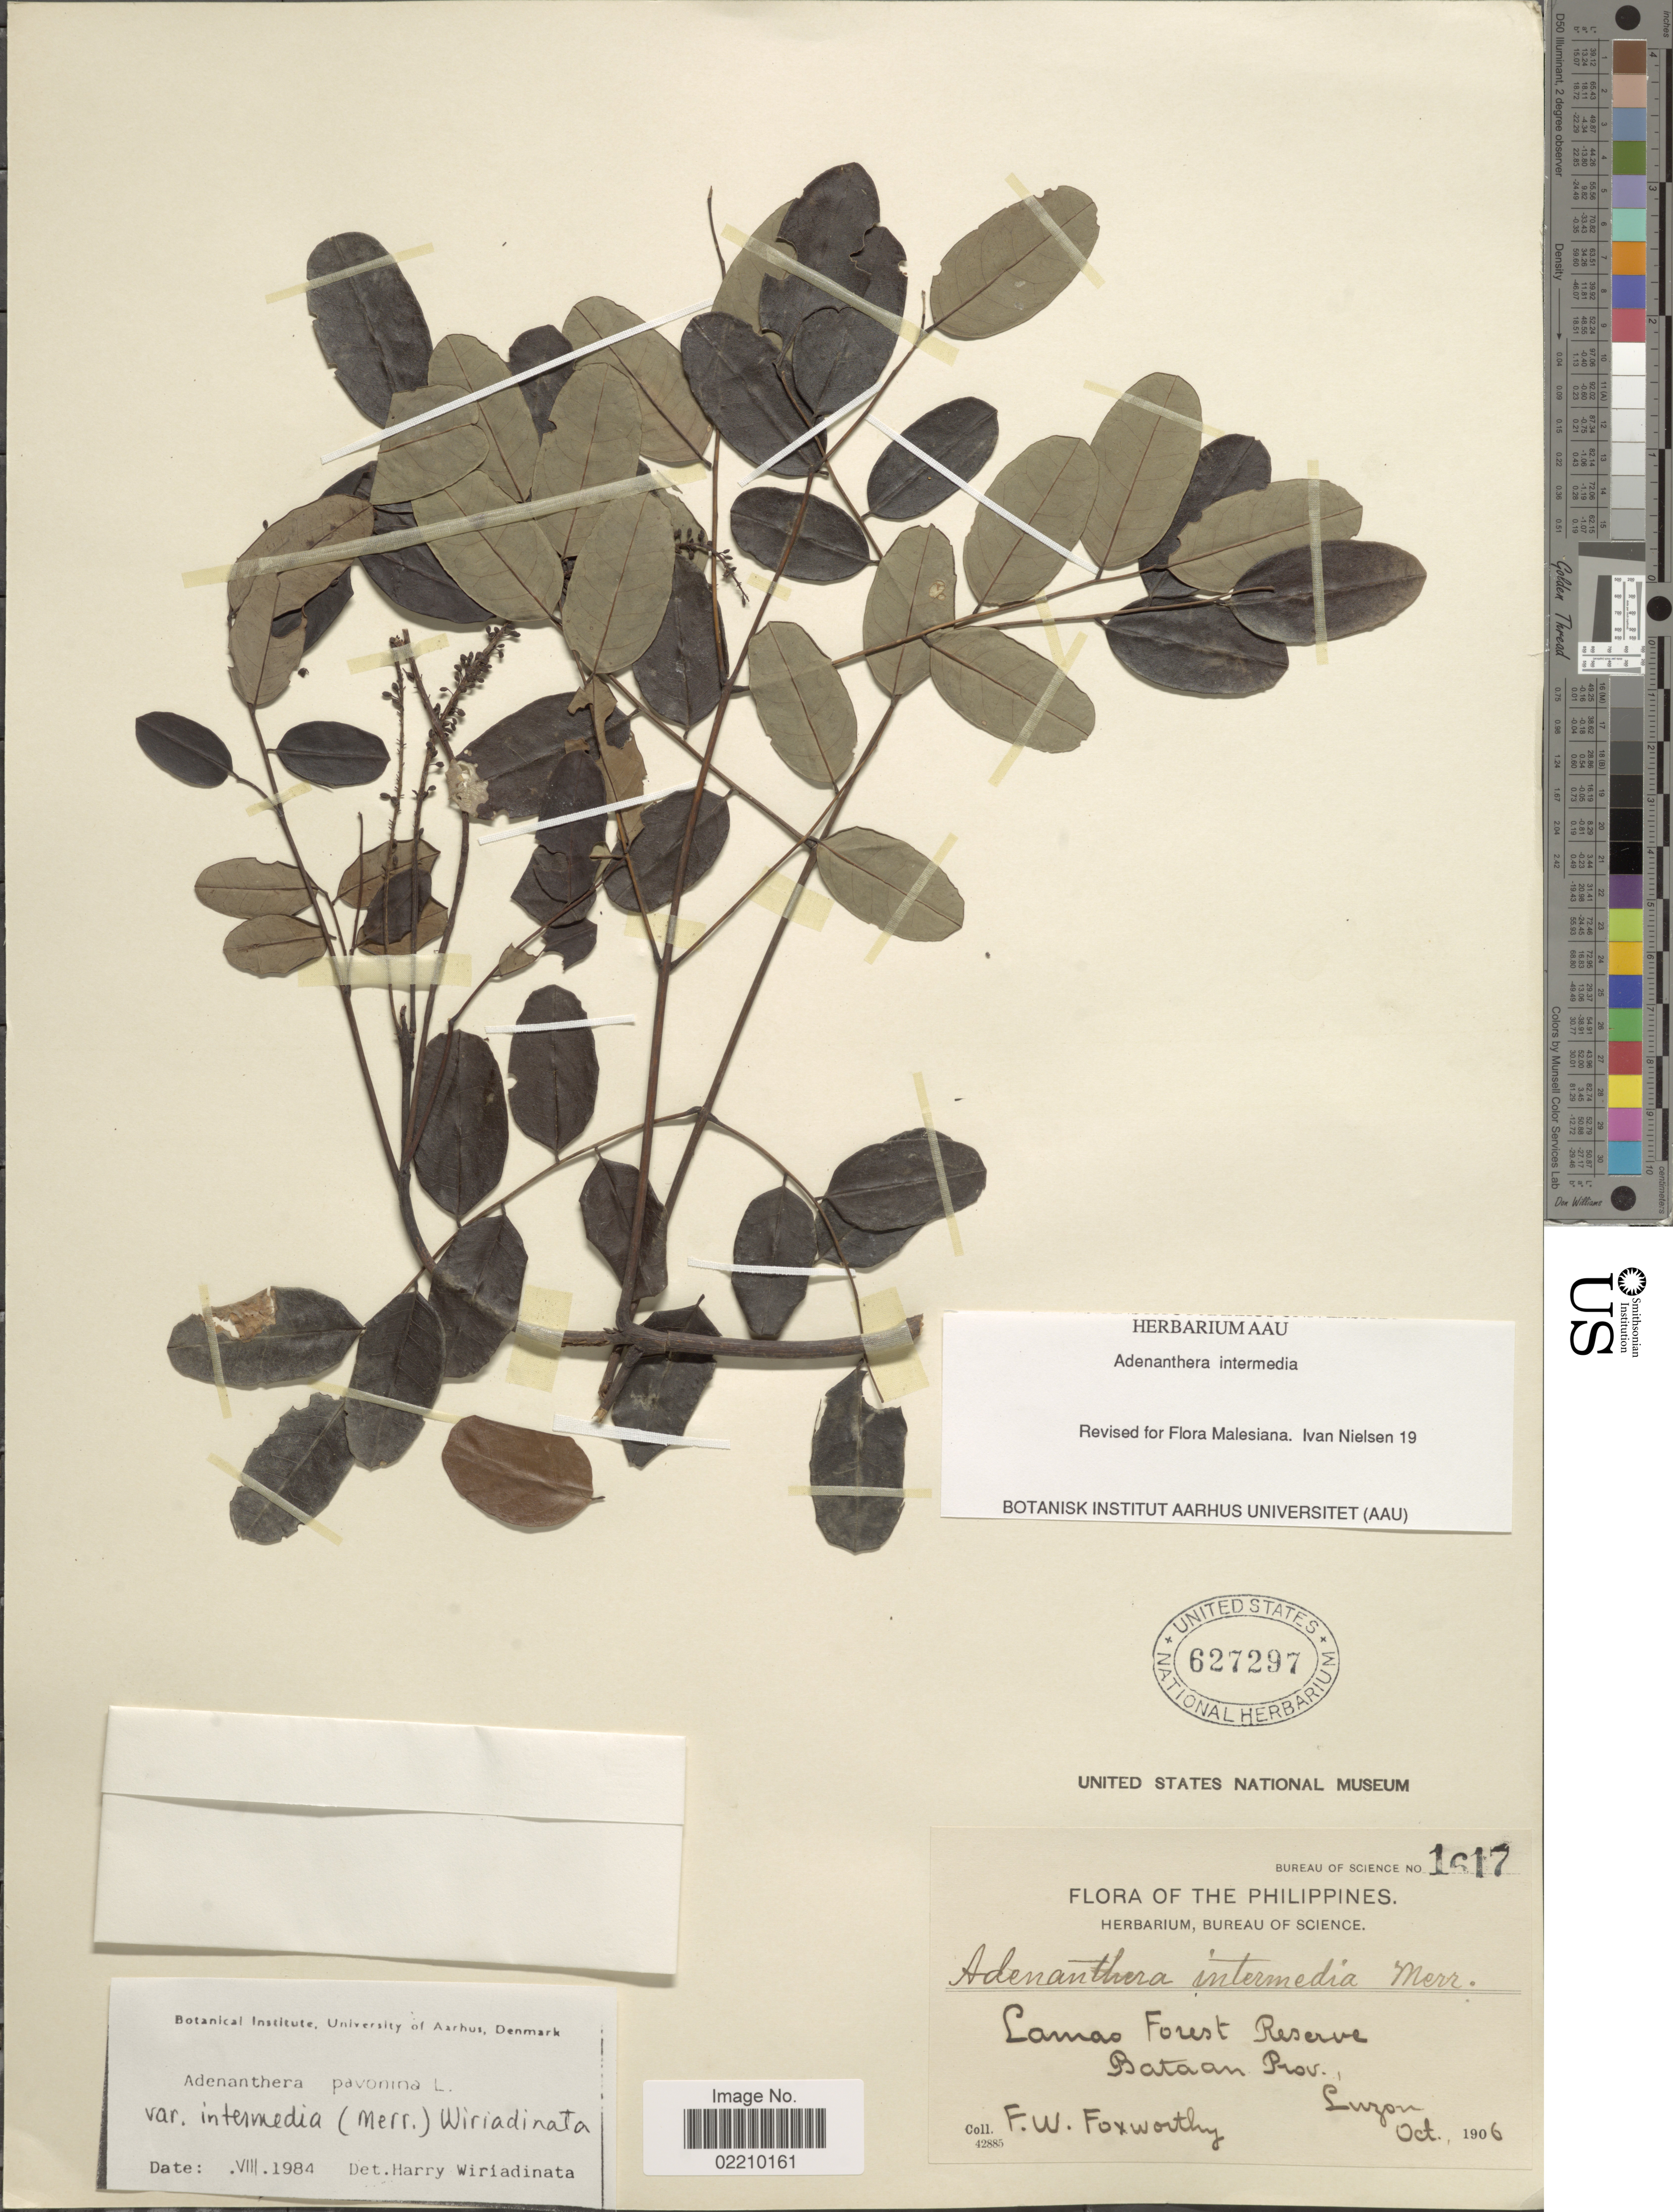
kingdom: Plantae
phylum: Tracheophyta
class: Magnoliopsida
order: Fabales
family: Fabaceae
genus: Adenanthera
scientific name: Adenanthera intermedia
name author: Merr.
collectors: F. W. Foxworthy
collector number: Bureau of Science 1617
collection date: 1906-10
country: Philippines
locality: Lamao Forest Reserve, Bataan Prov., Luzon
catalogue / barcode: US 627297